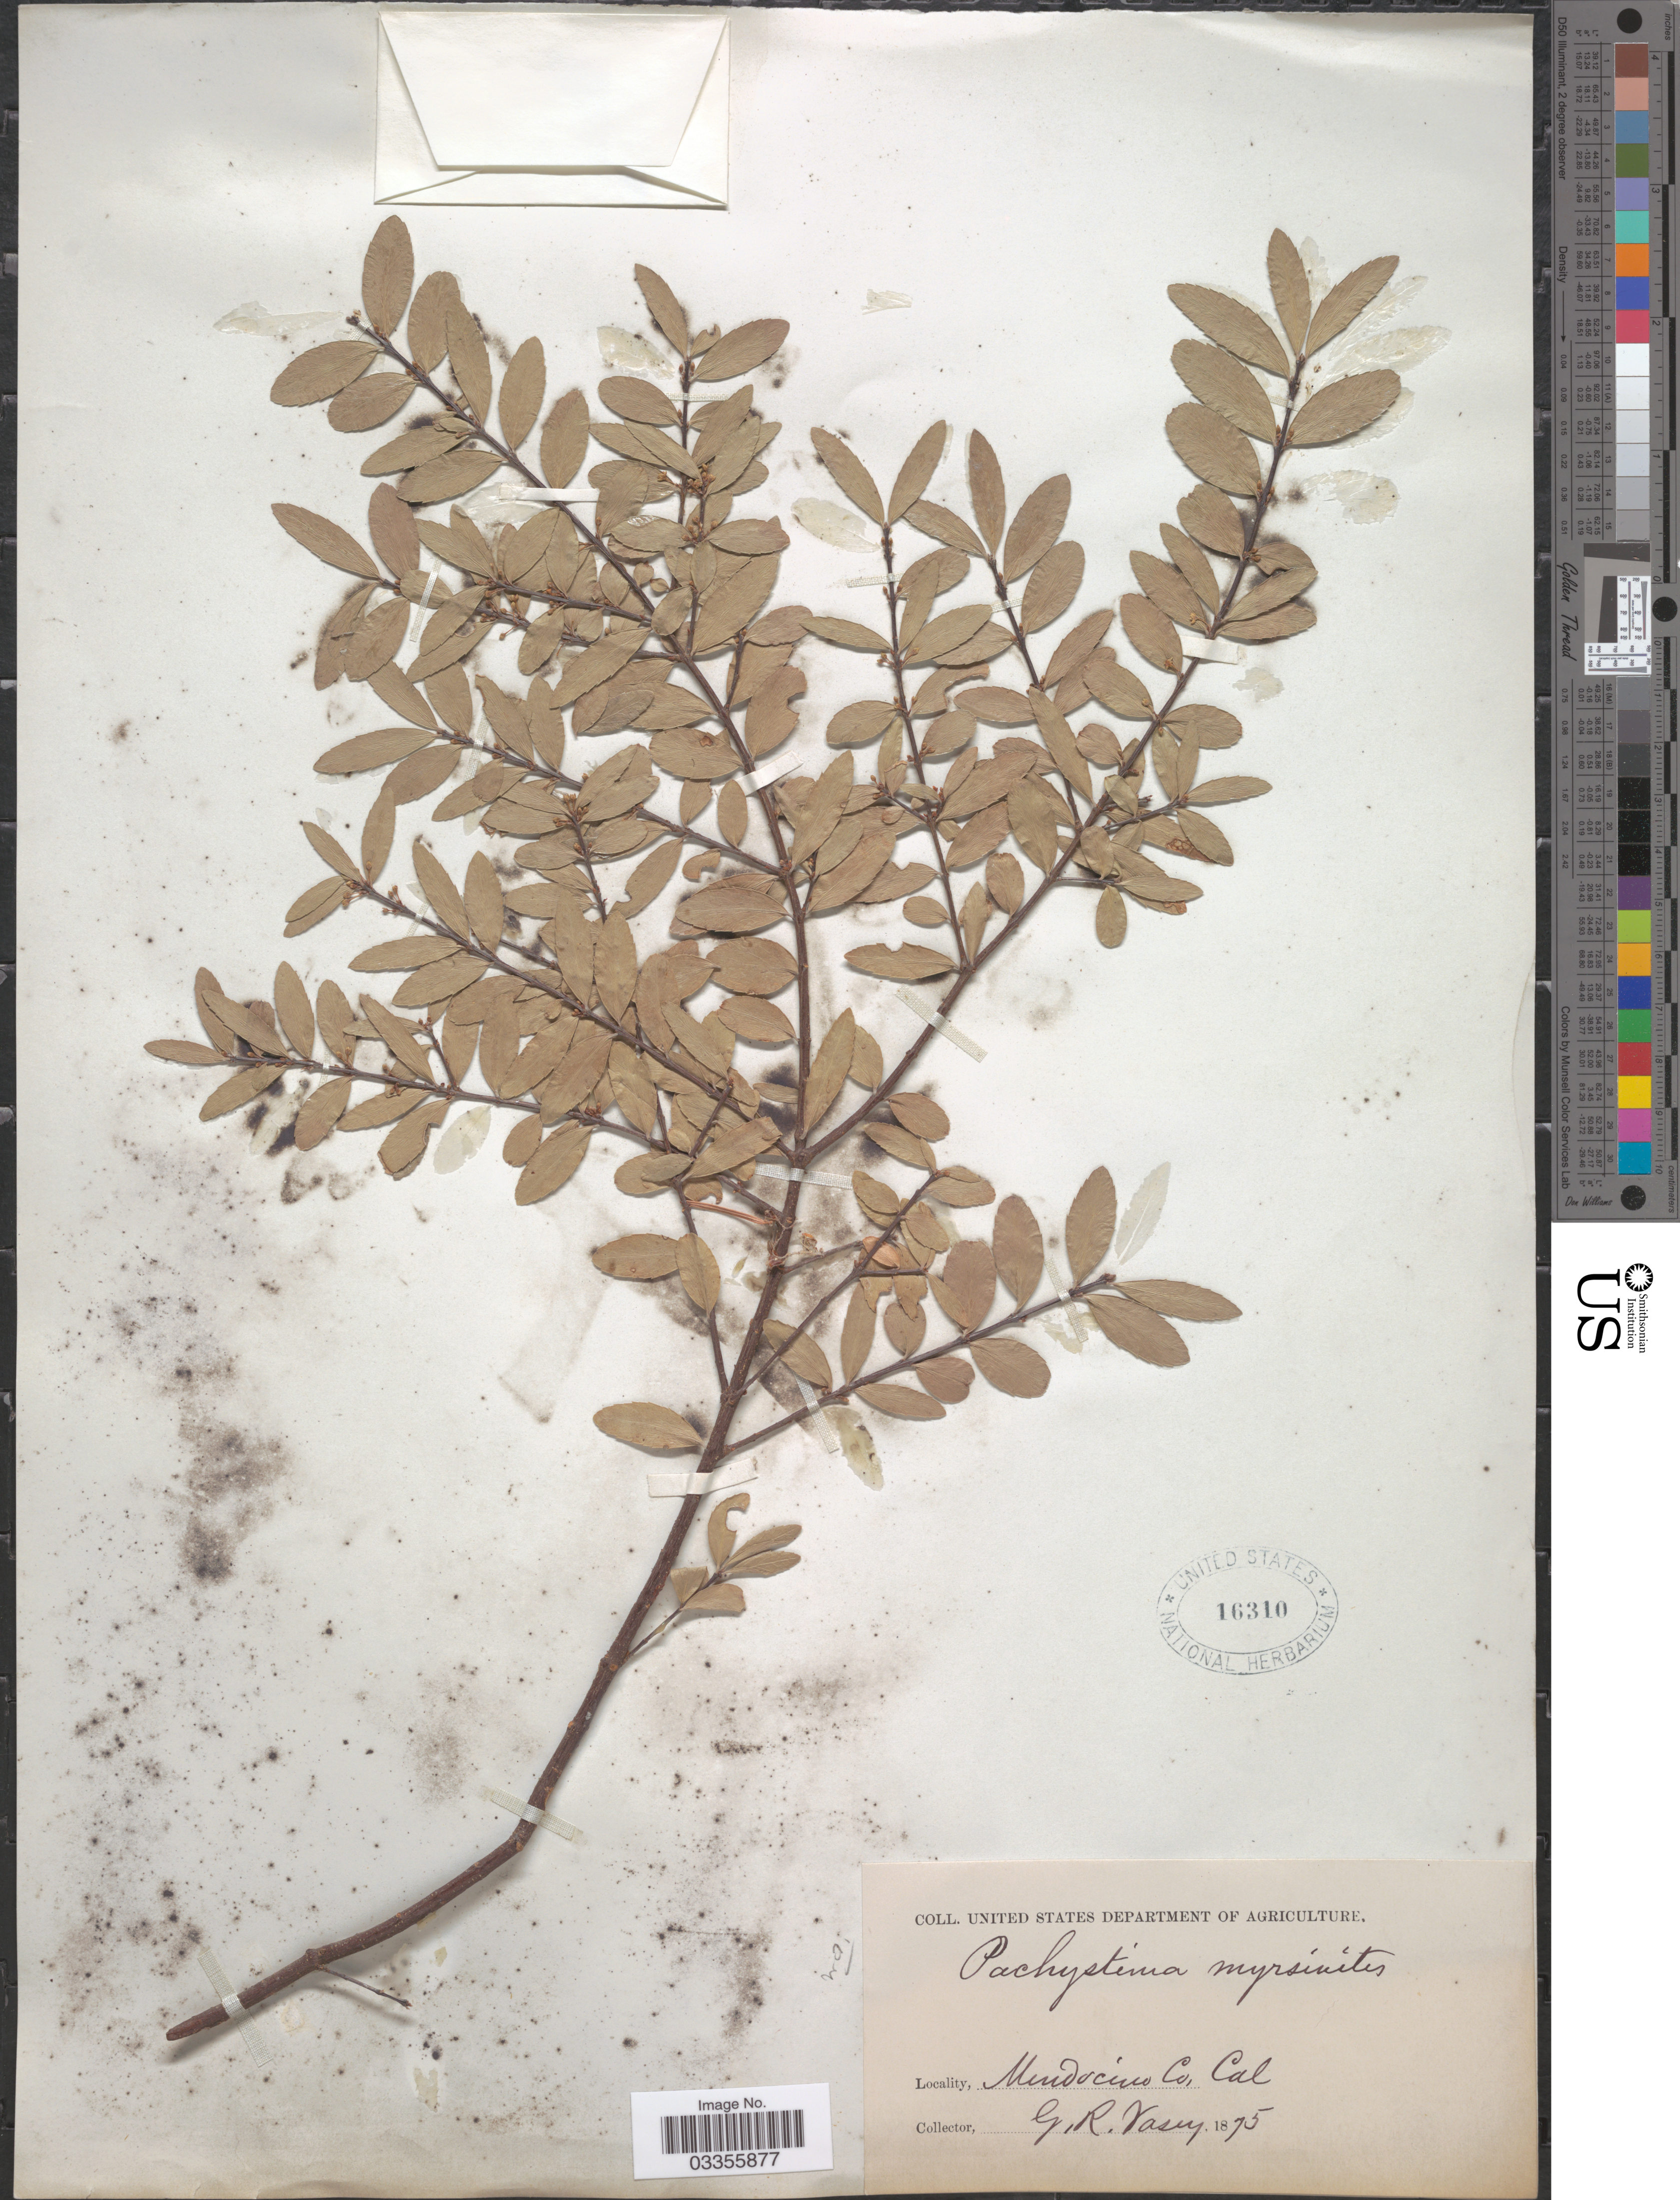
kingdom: Plantae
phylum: Tracheophyta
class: Magnoliopsida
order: Celastrales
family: Celastraceae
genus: Paxistima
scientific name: Paxistima myrsinites subsp. myrsinites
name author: (Pursh) Raf.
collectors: G. R. Vasey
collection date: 1875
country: United States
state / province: California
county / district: Mendocino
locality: Mendocino Co.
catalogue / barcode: US 16310